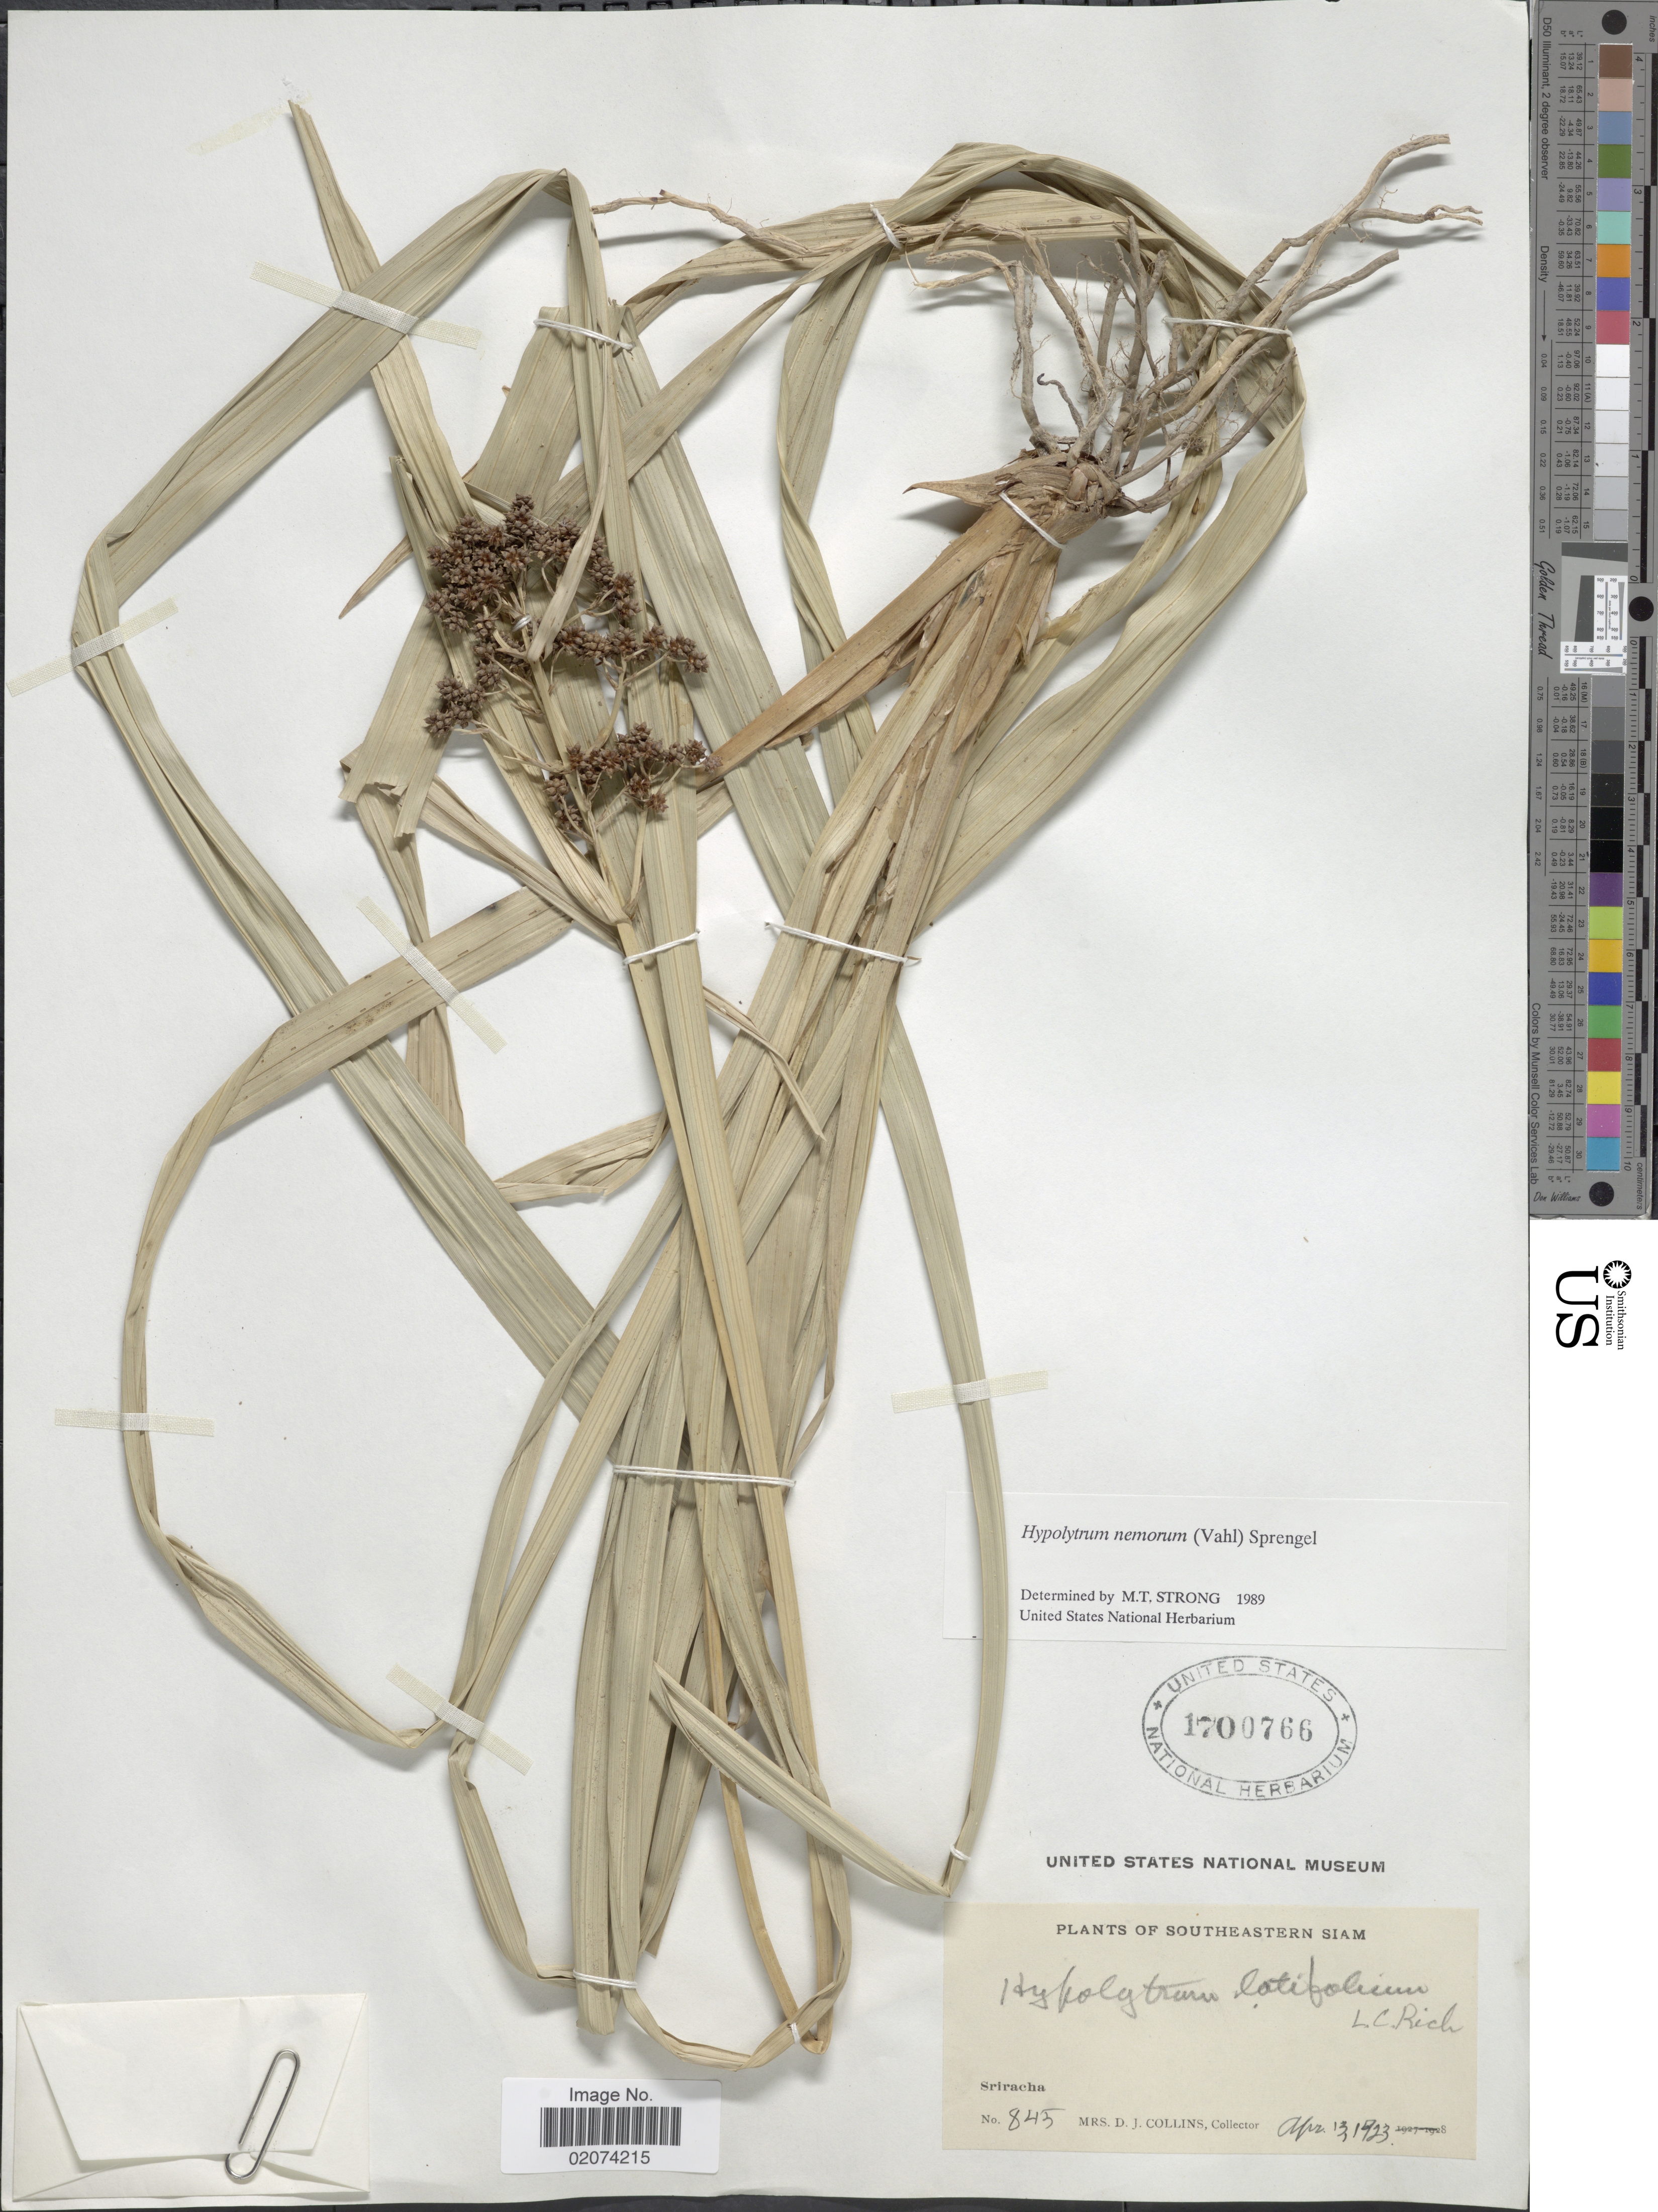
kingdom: Plantae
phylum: Tracheophyta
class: Liliopsida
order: Poales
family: Cyperaceae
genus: Hypolytrum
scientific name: Hypolytrum nemorum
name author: (Vahl) Spreng.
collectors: Mrs. D. J. Collins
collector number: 845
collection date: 1923-04-13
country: Thailand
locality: Southeastern Siam. Sriracha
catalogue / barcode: US 1700766